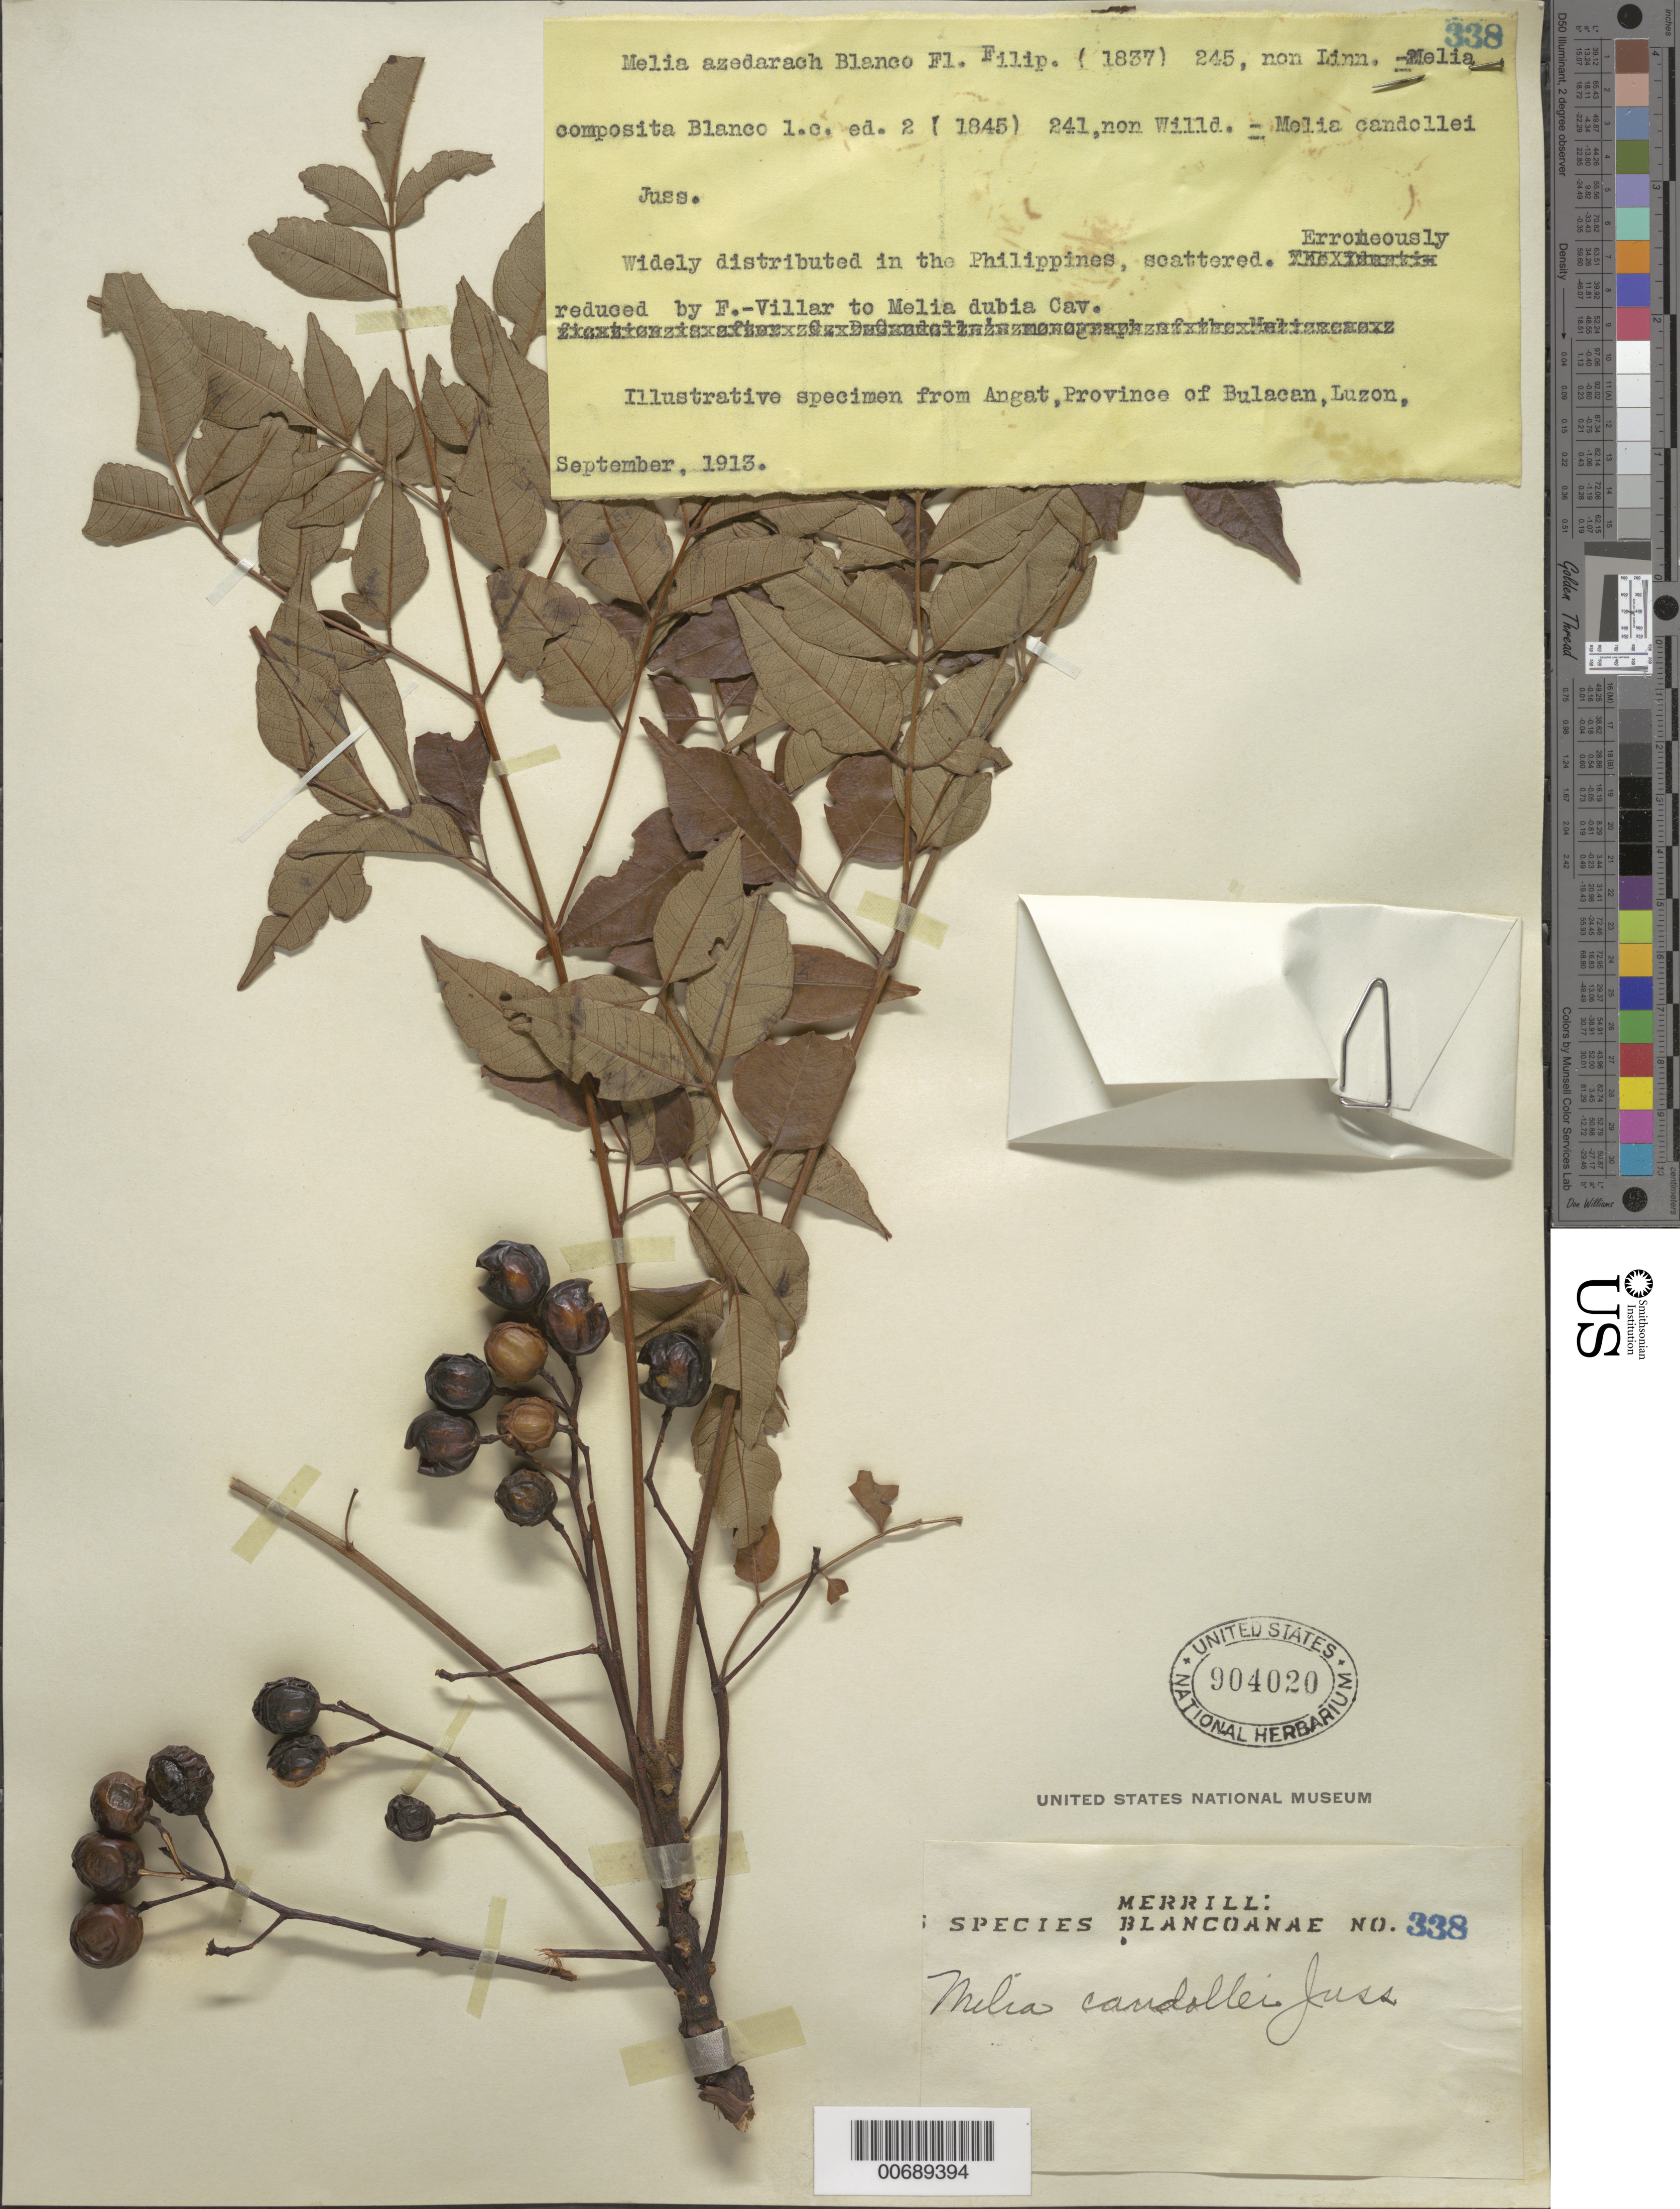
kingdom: Plantae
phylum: Tracheophyta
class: Magnoliopsida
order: Sapindales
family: Meliaceae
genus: Melia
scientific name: Melia dubia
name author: Cav.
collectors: E. D. Merrill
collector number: Sp. Blancoan. 0338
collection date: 1913-09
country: Philippines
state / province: Central Luzon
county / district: Bulacan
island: Luzon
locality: Angat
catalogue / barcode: US 904020